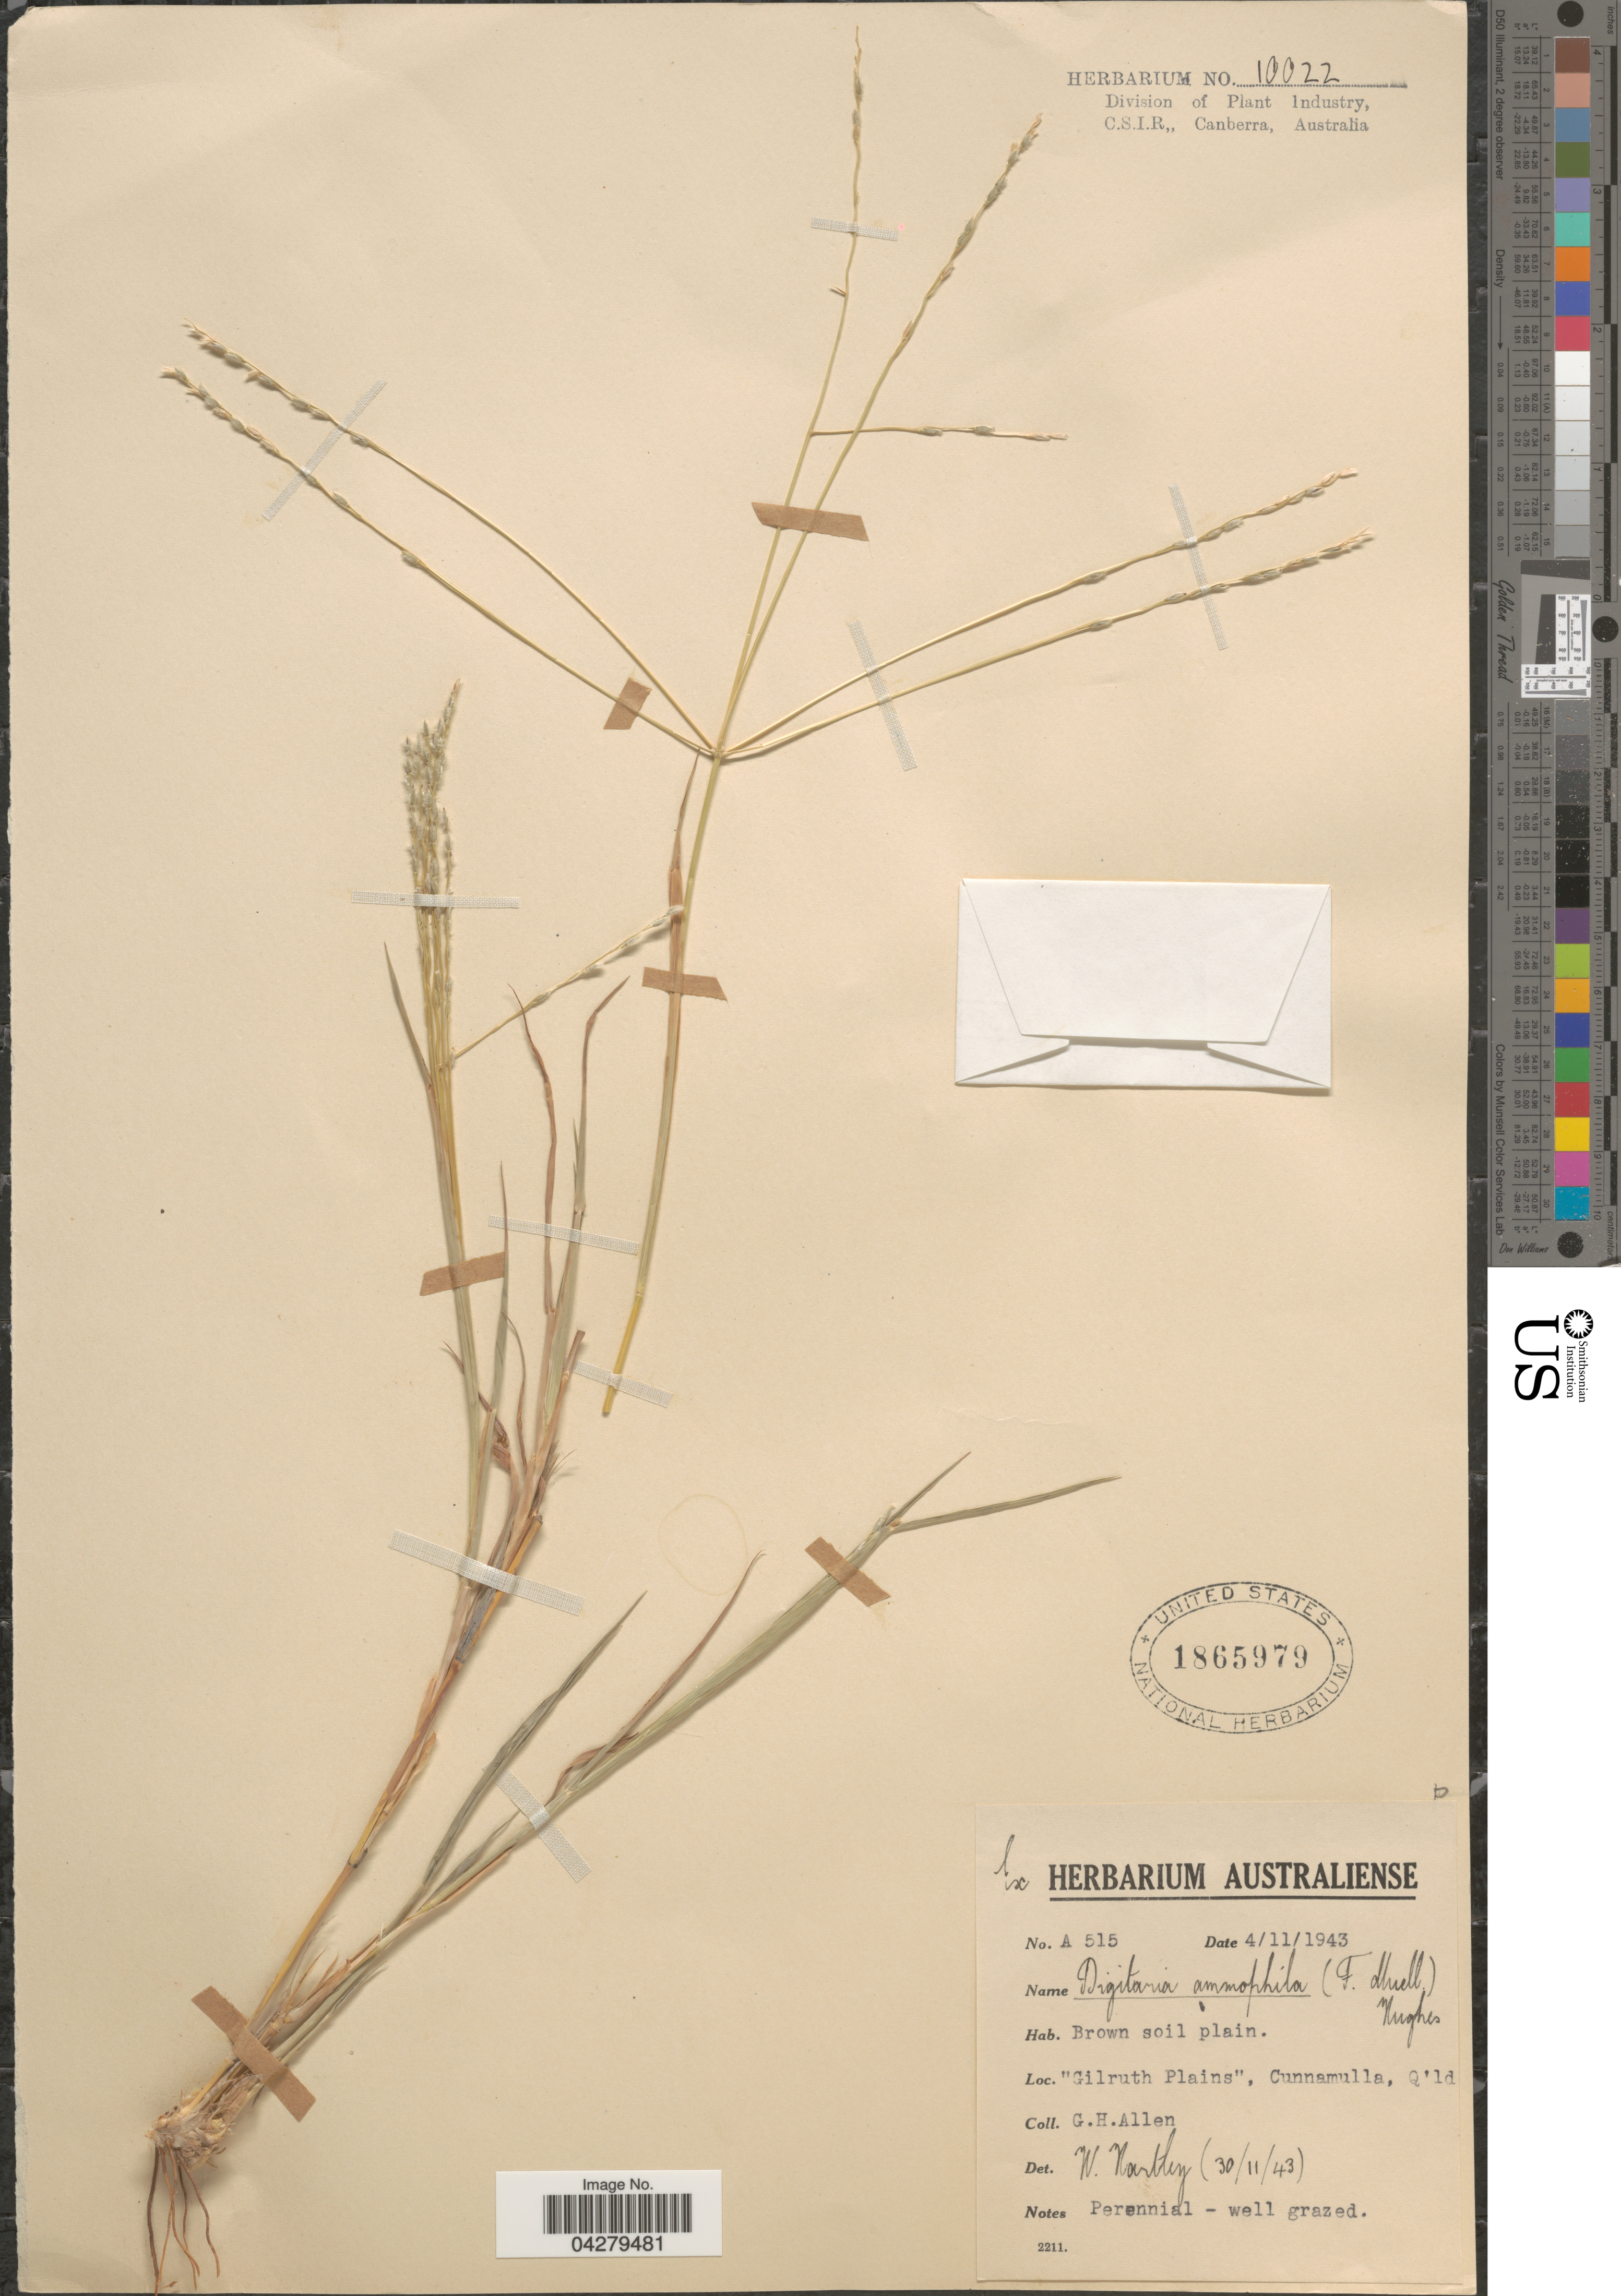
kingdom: Plantae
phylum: Tracheophyta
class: Liliopsida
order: Poales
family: Poaceae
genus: Digitaria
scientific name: Digitaria ammophila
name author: (F. Muell.) Hughes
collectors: G. Allen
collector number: A515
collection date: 1943-11-04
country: Australia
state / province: Queensland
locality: Gilruth Plains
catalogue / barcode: US 1865979